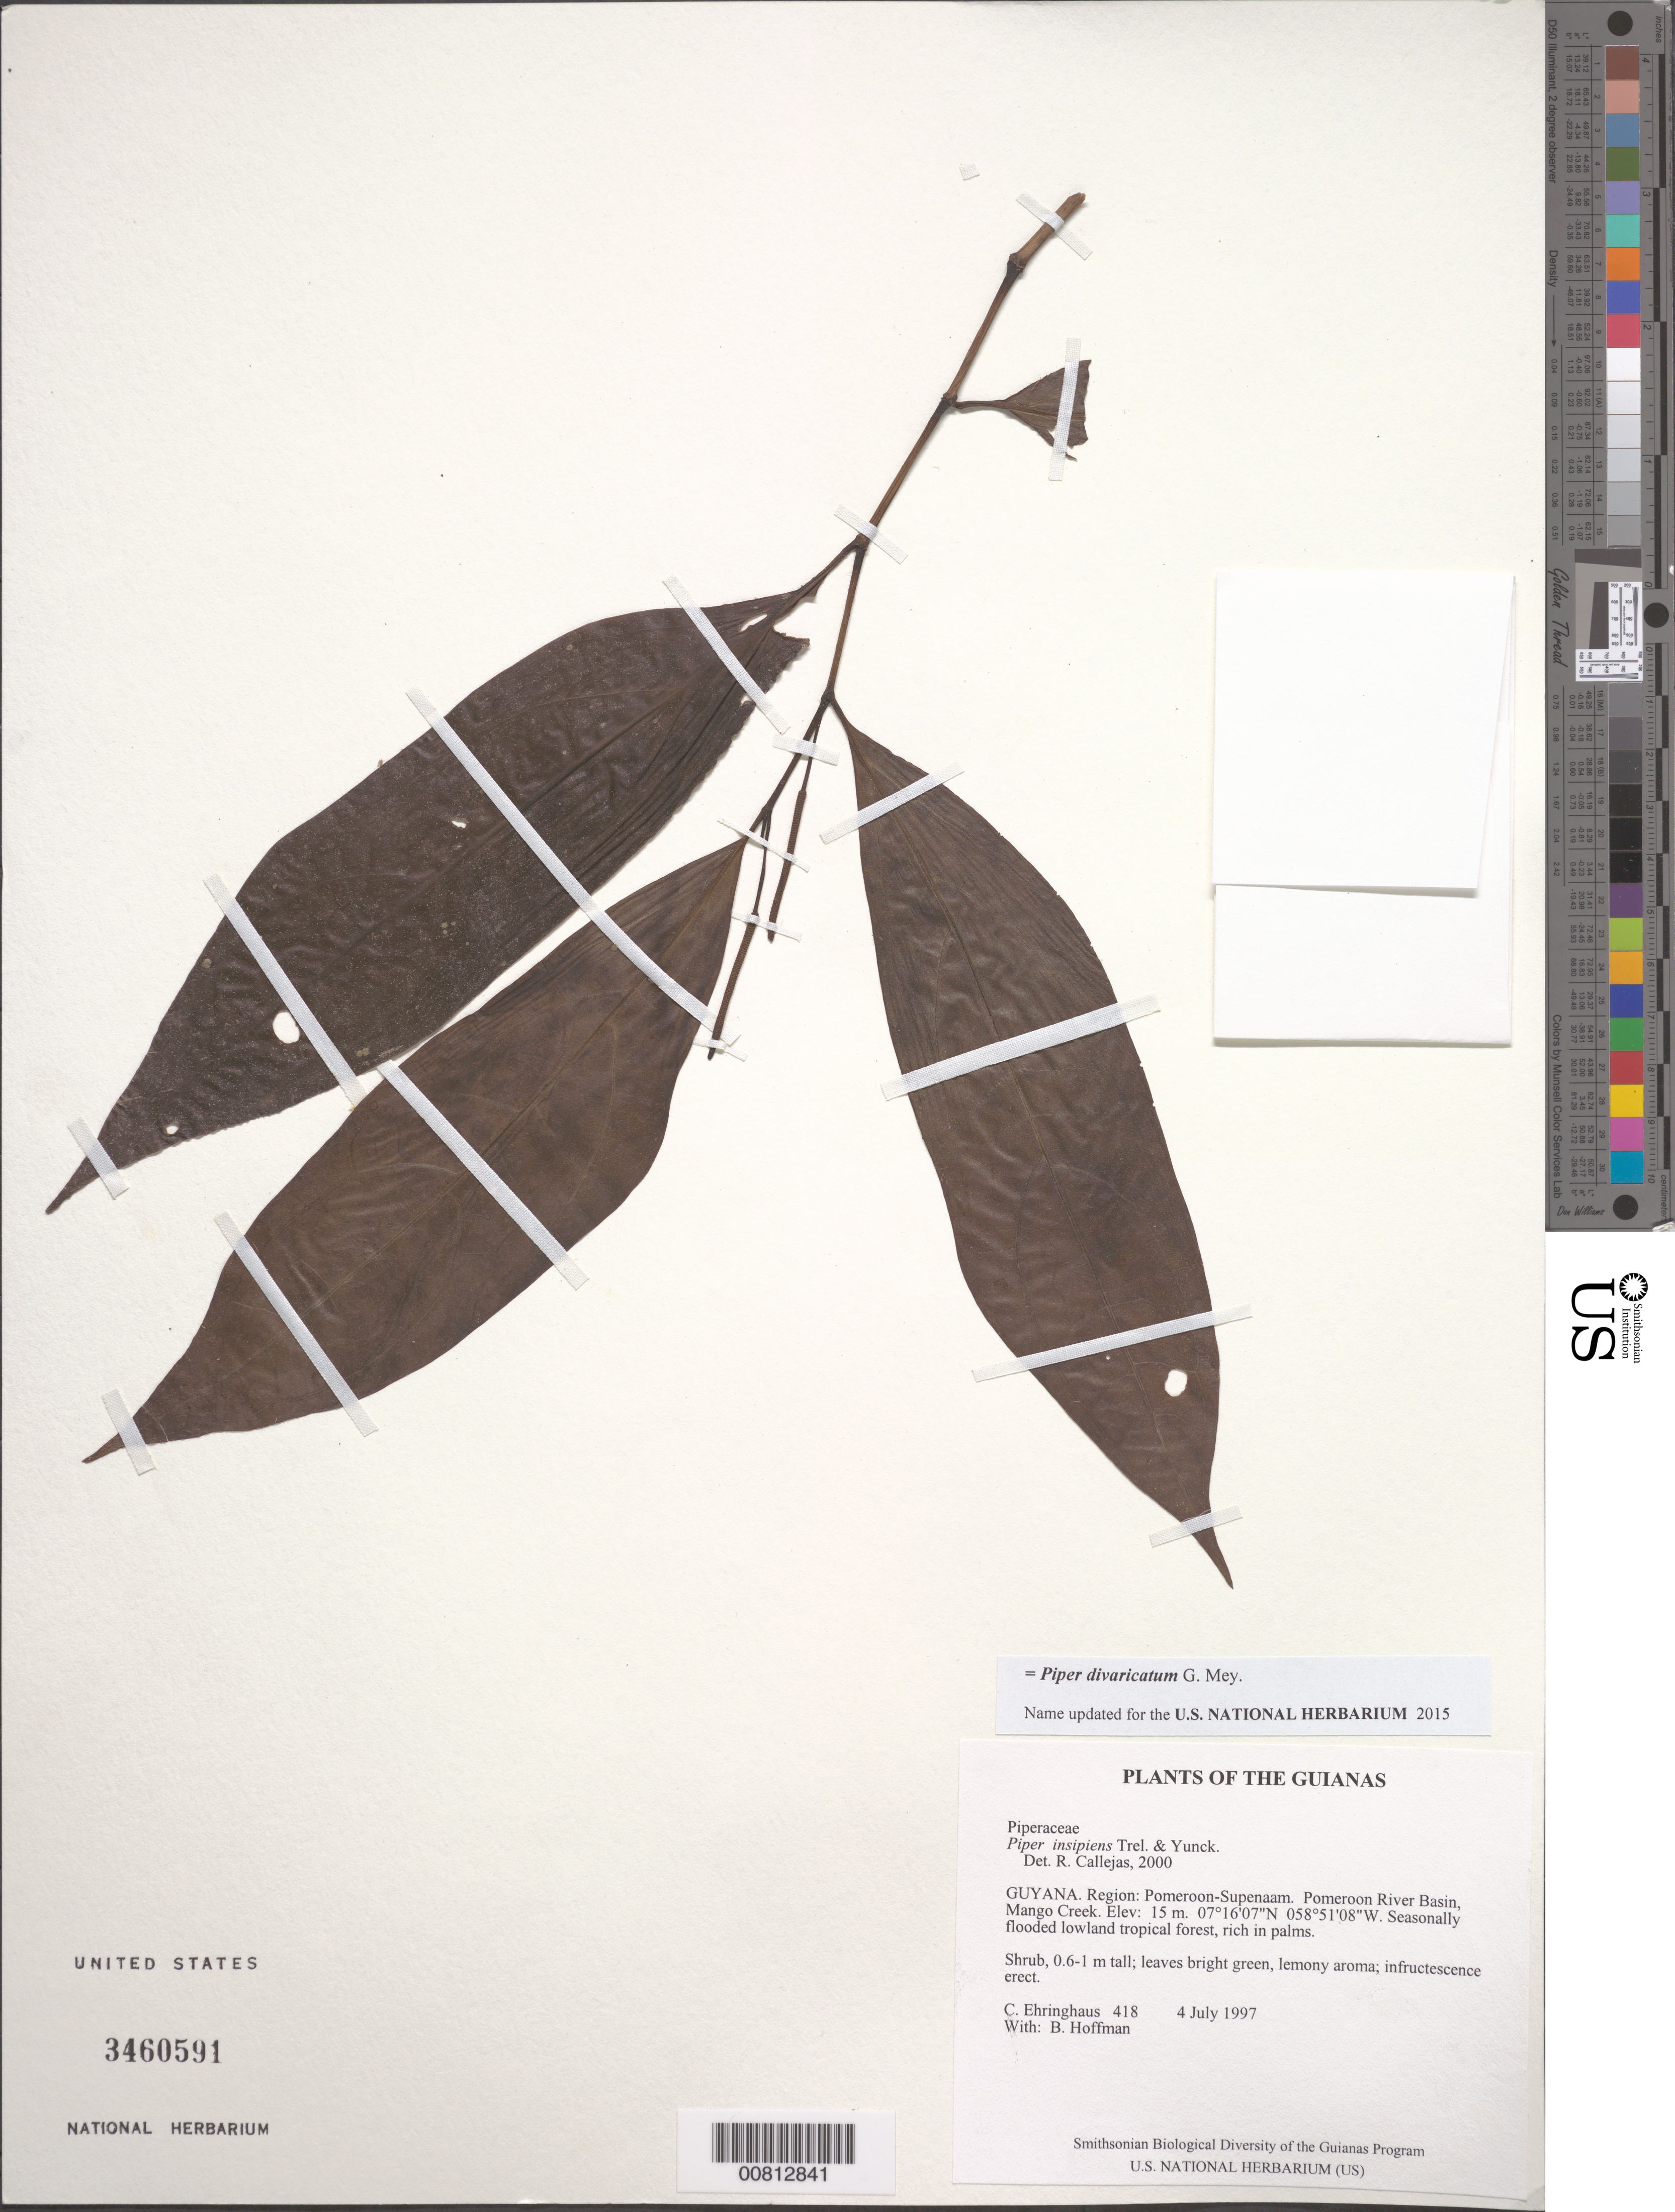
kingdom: Plantae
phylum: Tracheophyta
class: Magnoliopsida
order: Piperales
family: Piperaceae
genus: Piper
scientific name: Piper insipiens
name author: Trel. & Yunck.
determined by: Callejas, Ricardo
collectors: C. Ehringhaus & B. Hoffman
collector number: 418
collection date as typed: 4 July 1997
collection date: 1997-07-04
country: Guyana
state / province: Pomeroon-Supenaam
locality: Pomeroon River Basin, Mango Creek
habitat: Seasonally flooded lowland tropical forest, rich in palms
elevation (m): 15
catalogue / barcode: US 3460591